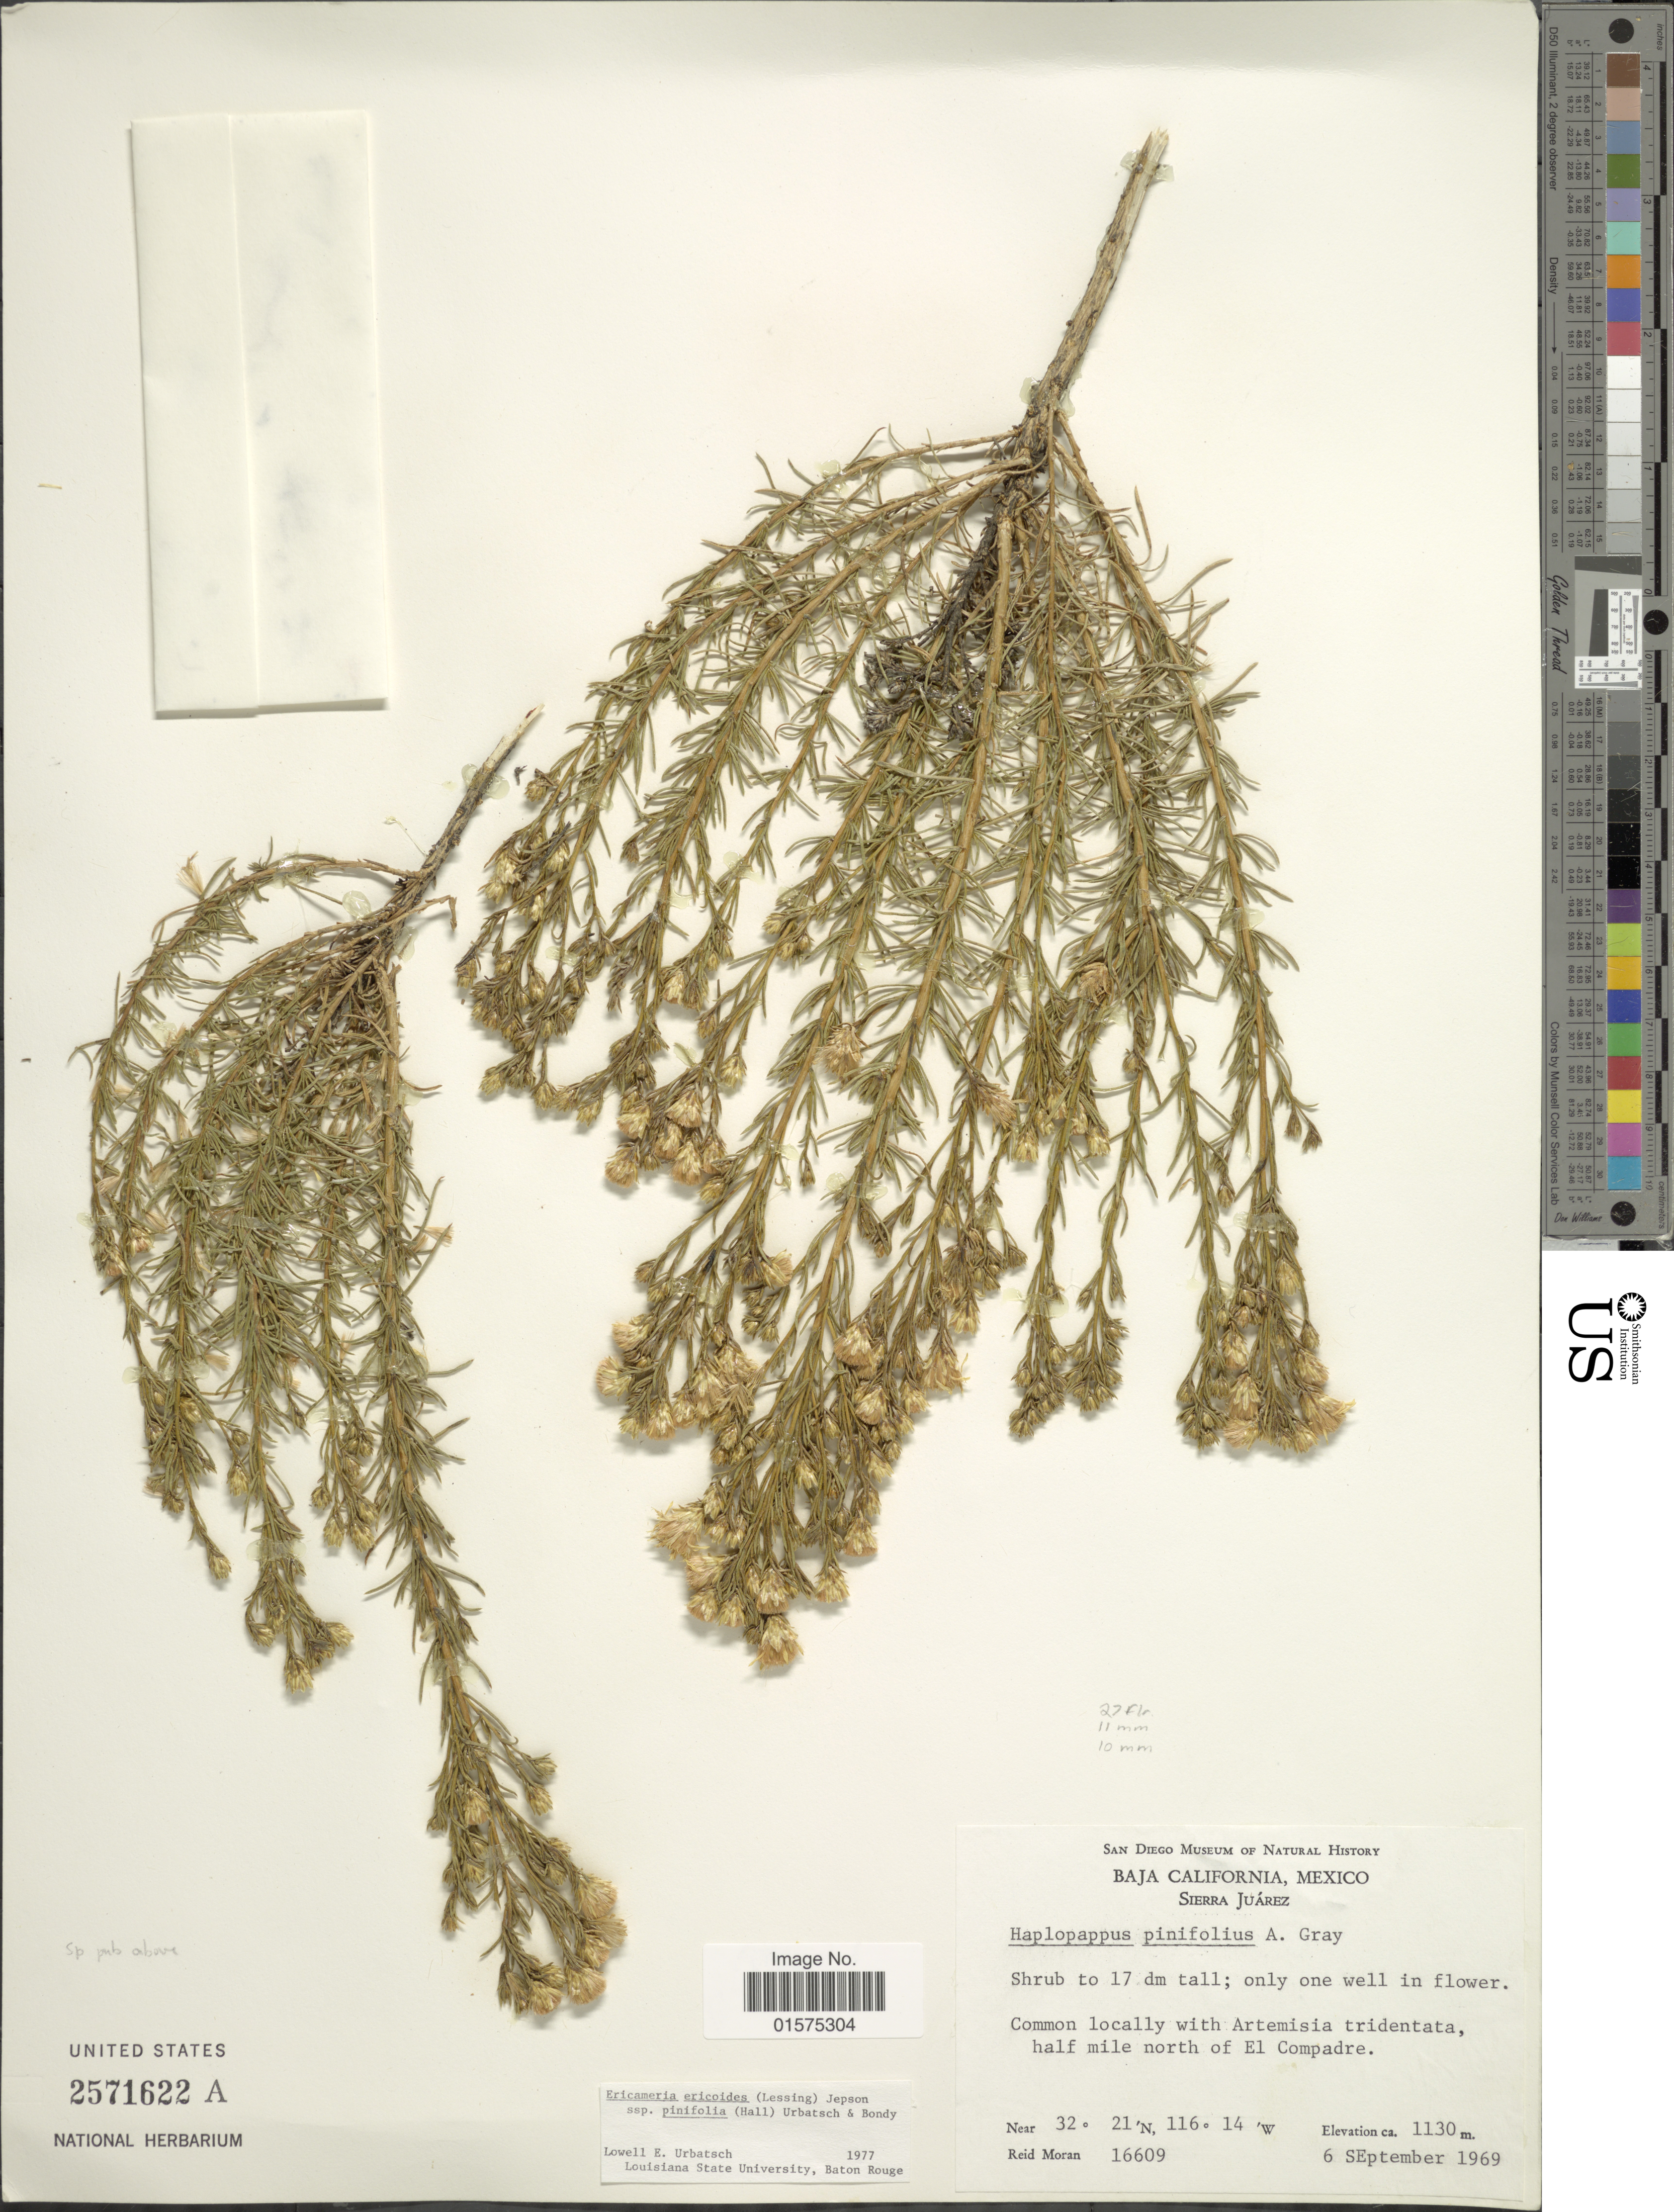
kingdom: Plantae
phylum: Tracheophyta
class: Magnoliopsida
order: Asterales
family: Asteraceae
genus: Ericameria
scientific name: Ericameria pinifolia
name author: (A. Gray) Hall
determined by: Urbatsch, Lowell E., Curator (LSU), Louisiana State University (UNITED STATES)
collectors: R. V. Moran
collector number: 16609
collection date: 1969-09-06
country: Mexico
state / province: Baja California Sur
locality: Sierra Juárez. half mile north of El Compadre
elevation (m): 1130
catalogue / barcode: US 2571622A